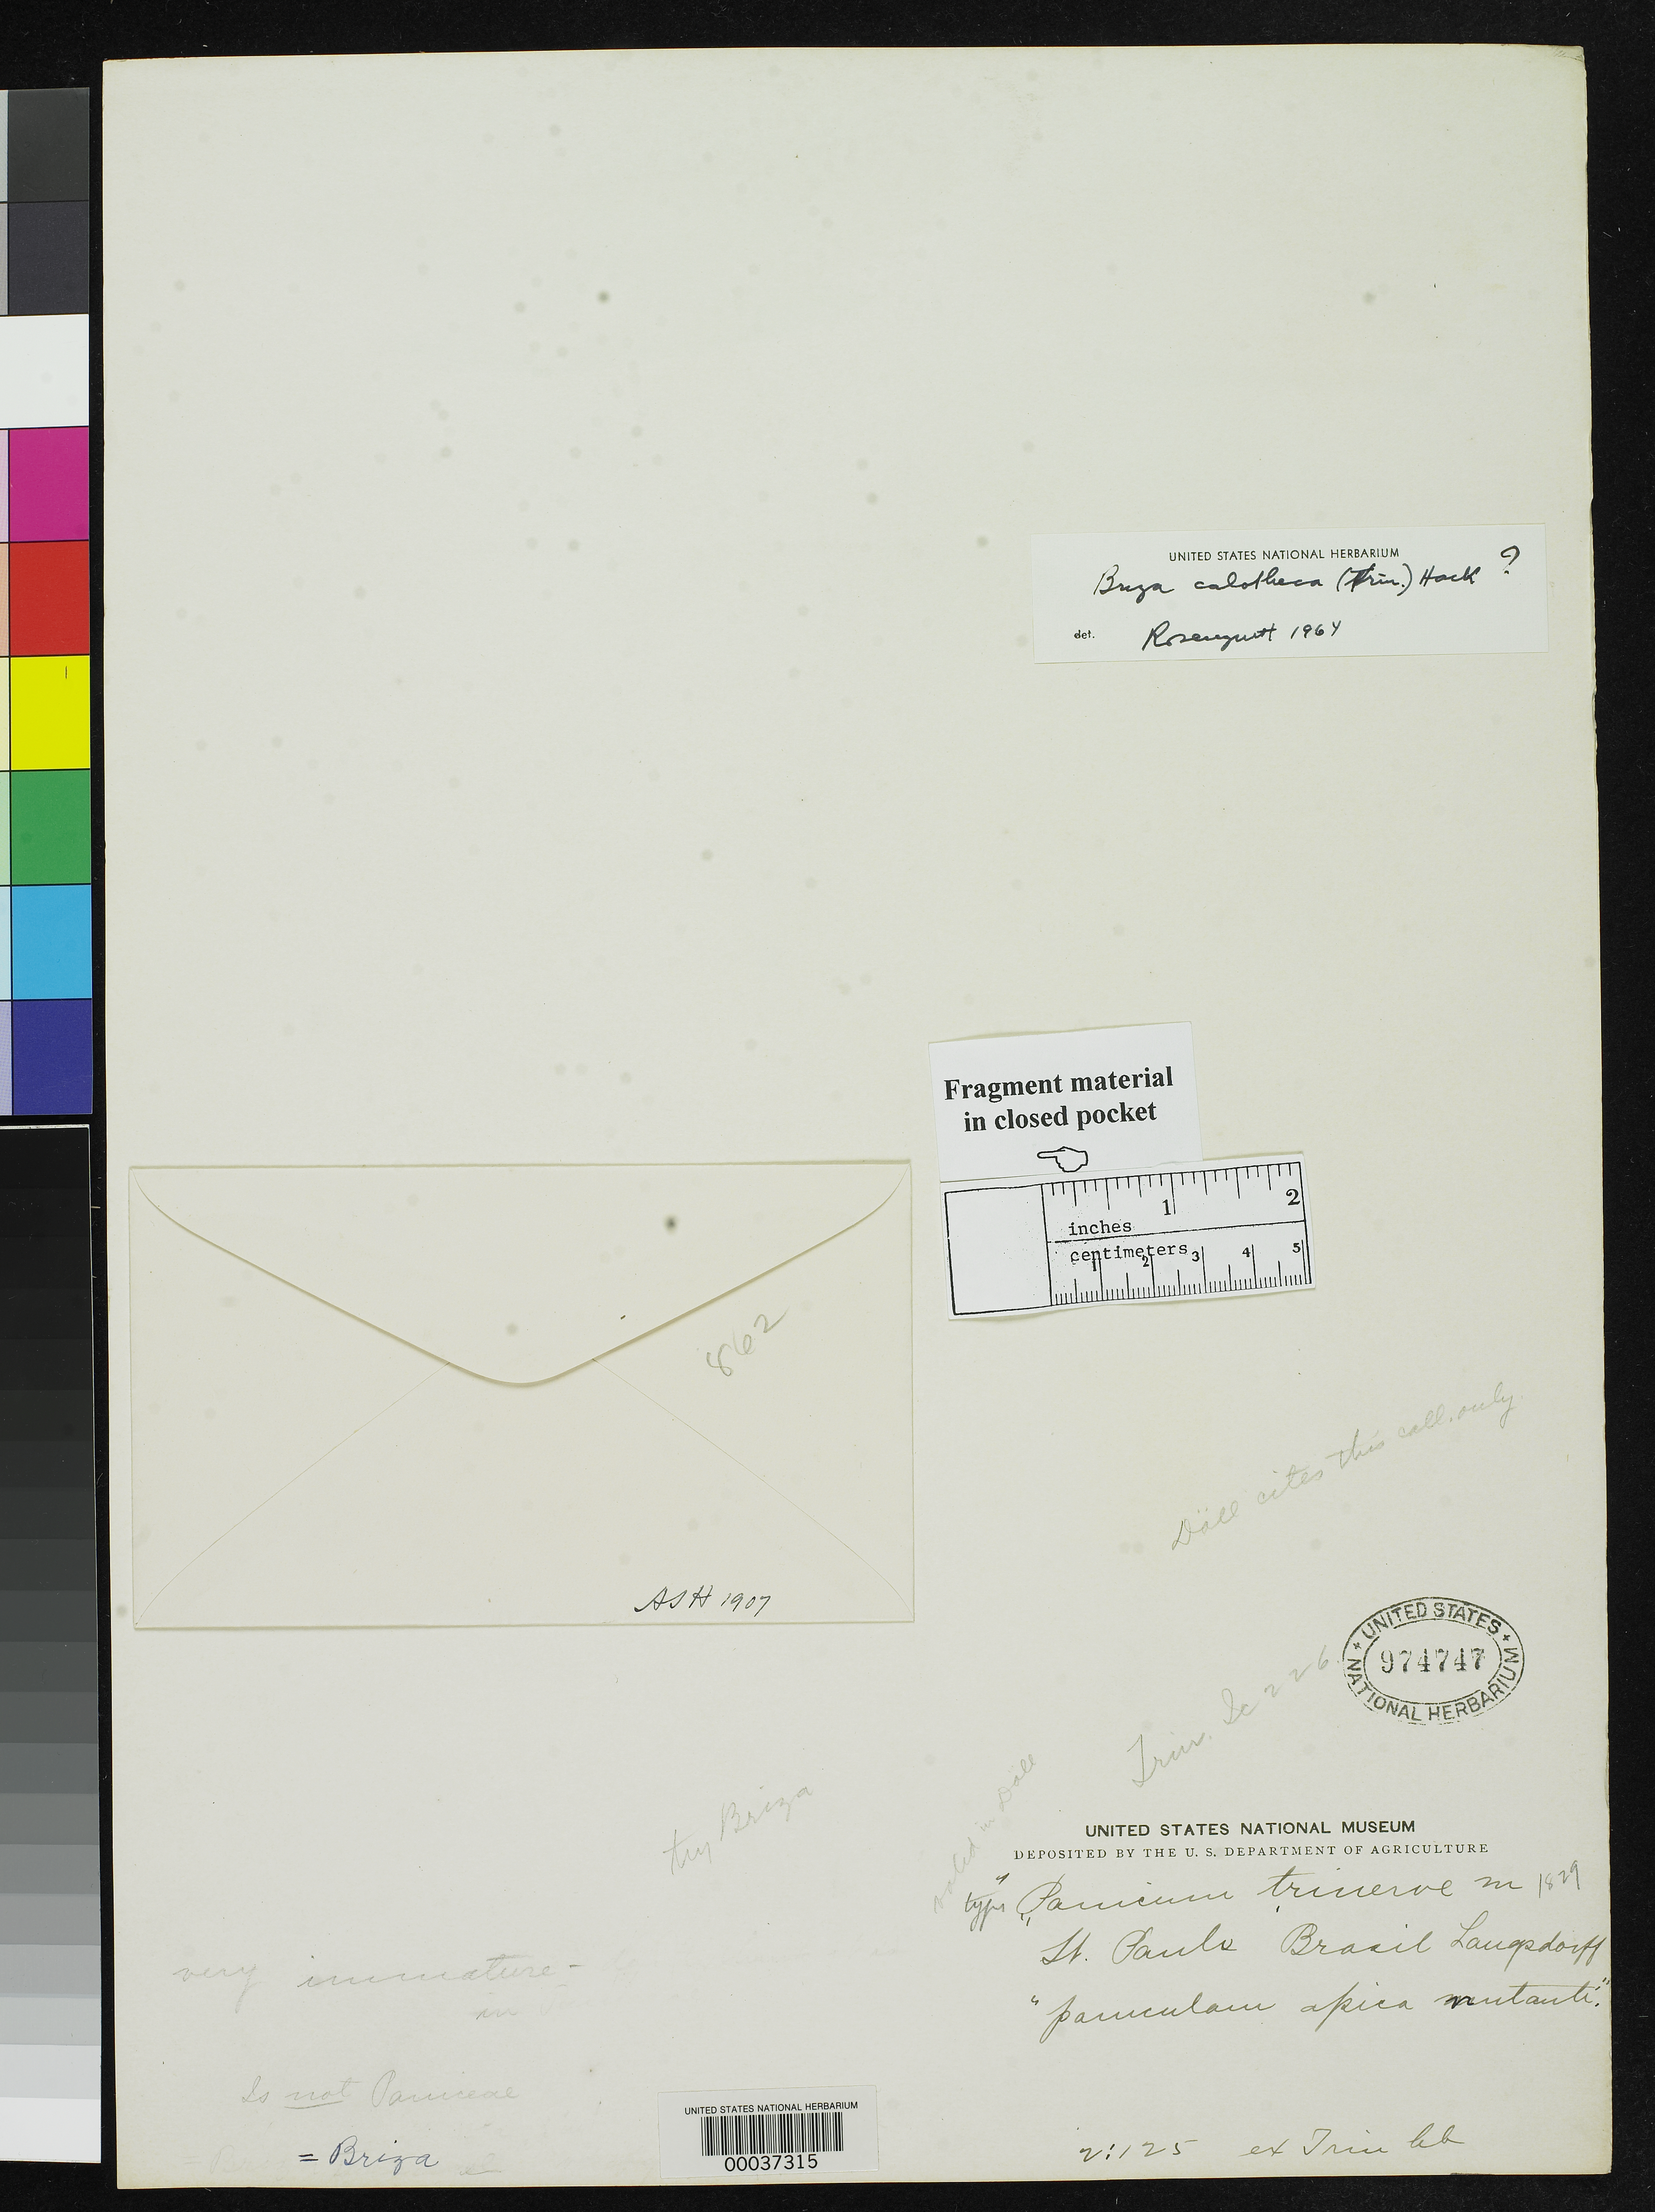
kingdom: Plantae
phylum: Tracheophyta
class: Liliopsida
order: Poales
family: Poaceae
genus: Panicum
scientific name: Panicum trinerve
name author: Trin.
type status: Type Fragment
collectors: G. H. von Langsdorff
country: Brazil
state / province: São Paulo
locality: Sao Paulo.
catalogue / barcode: US 974747